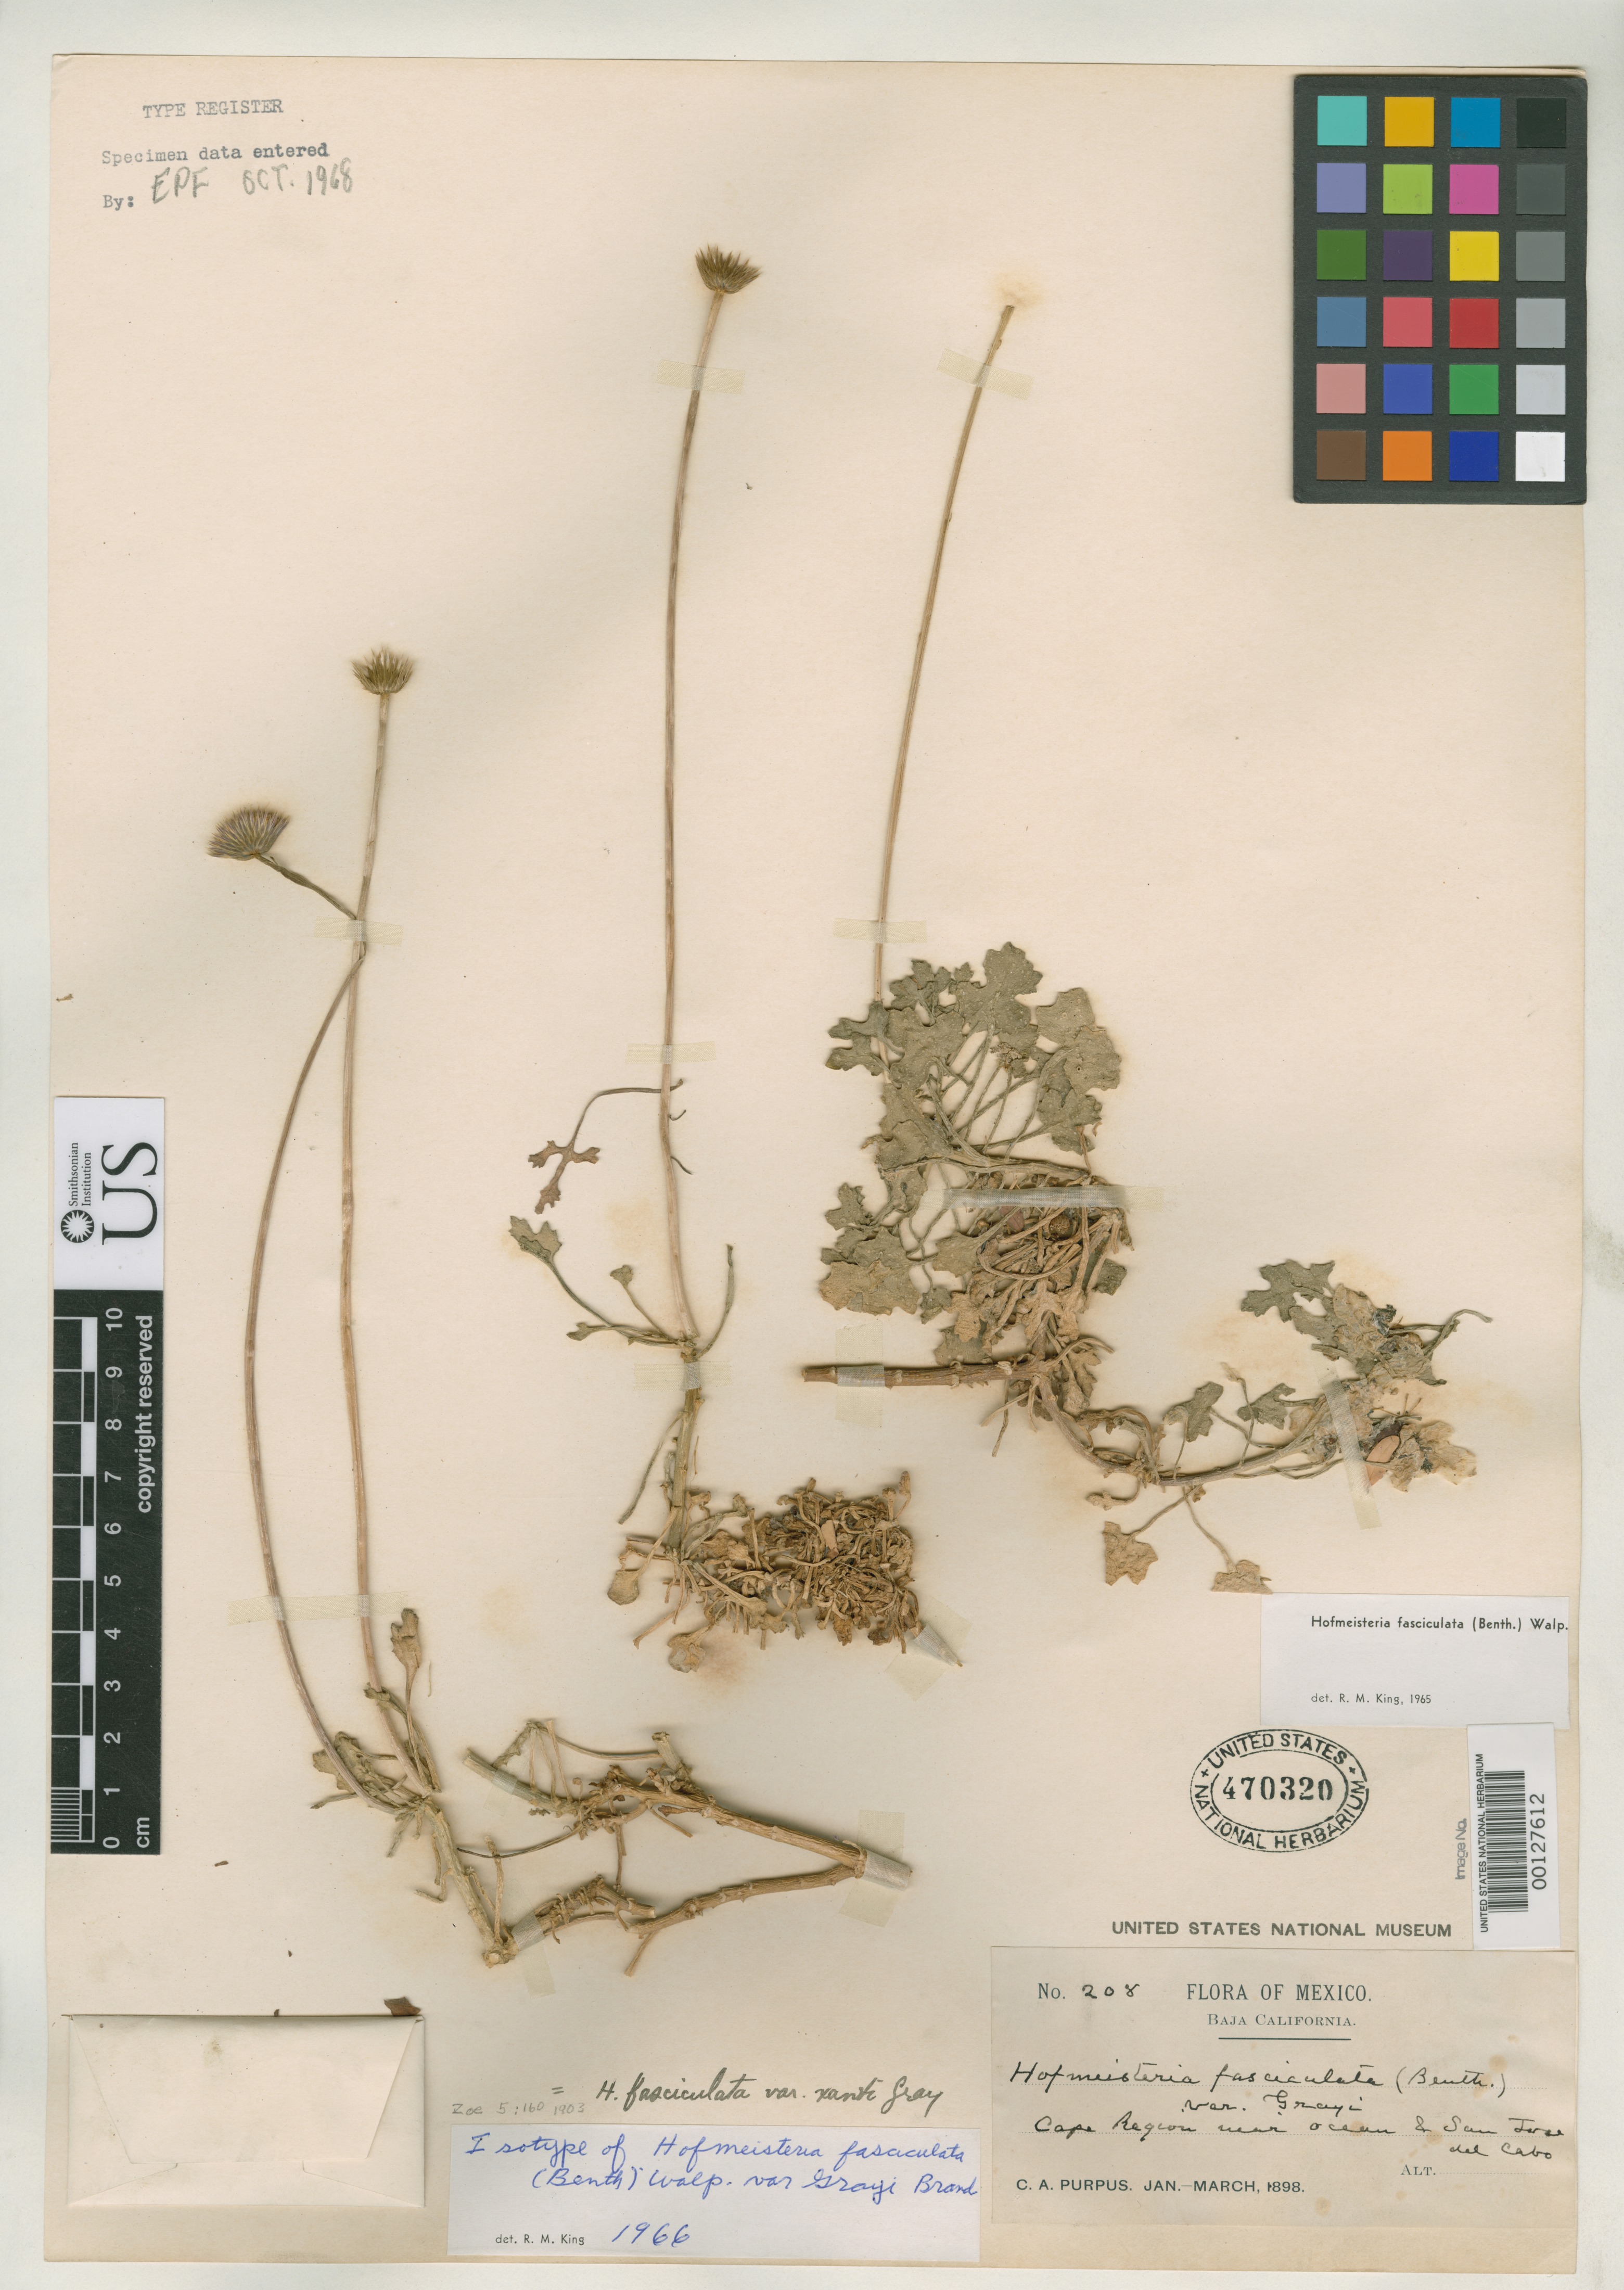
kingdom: Plantae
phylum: Tracheophyta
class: Magnoliopsida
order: Asterales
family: Asteraceae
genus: Hofmeisteria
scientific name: Hofmeisteria fasciculata var. grayi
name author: Brandegee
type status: Isotype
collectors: C. A. Purpus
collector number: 208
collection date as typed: Jan 1898 to -- Mar 1898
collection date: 1898-01/1898-03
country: Mexico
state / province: Baja California Sur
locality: San José del Cabo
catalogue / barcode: US 470320